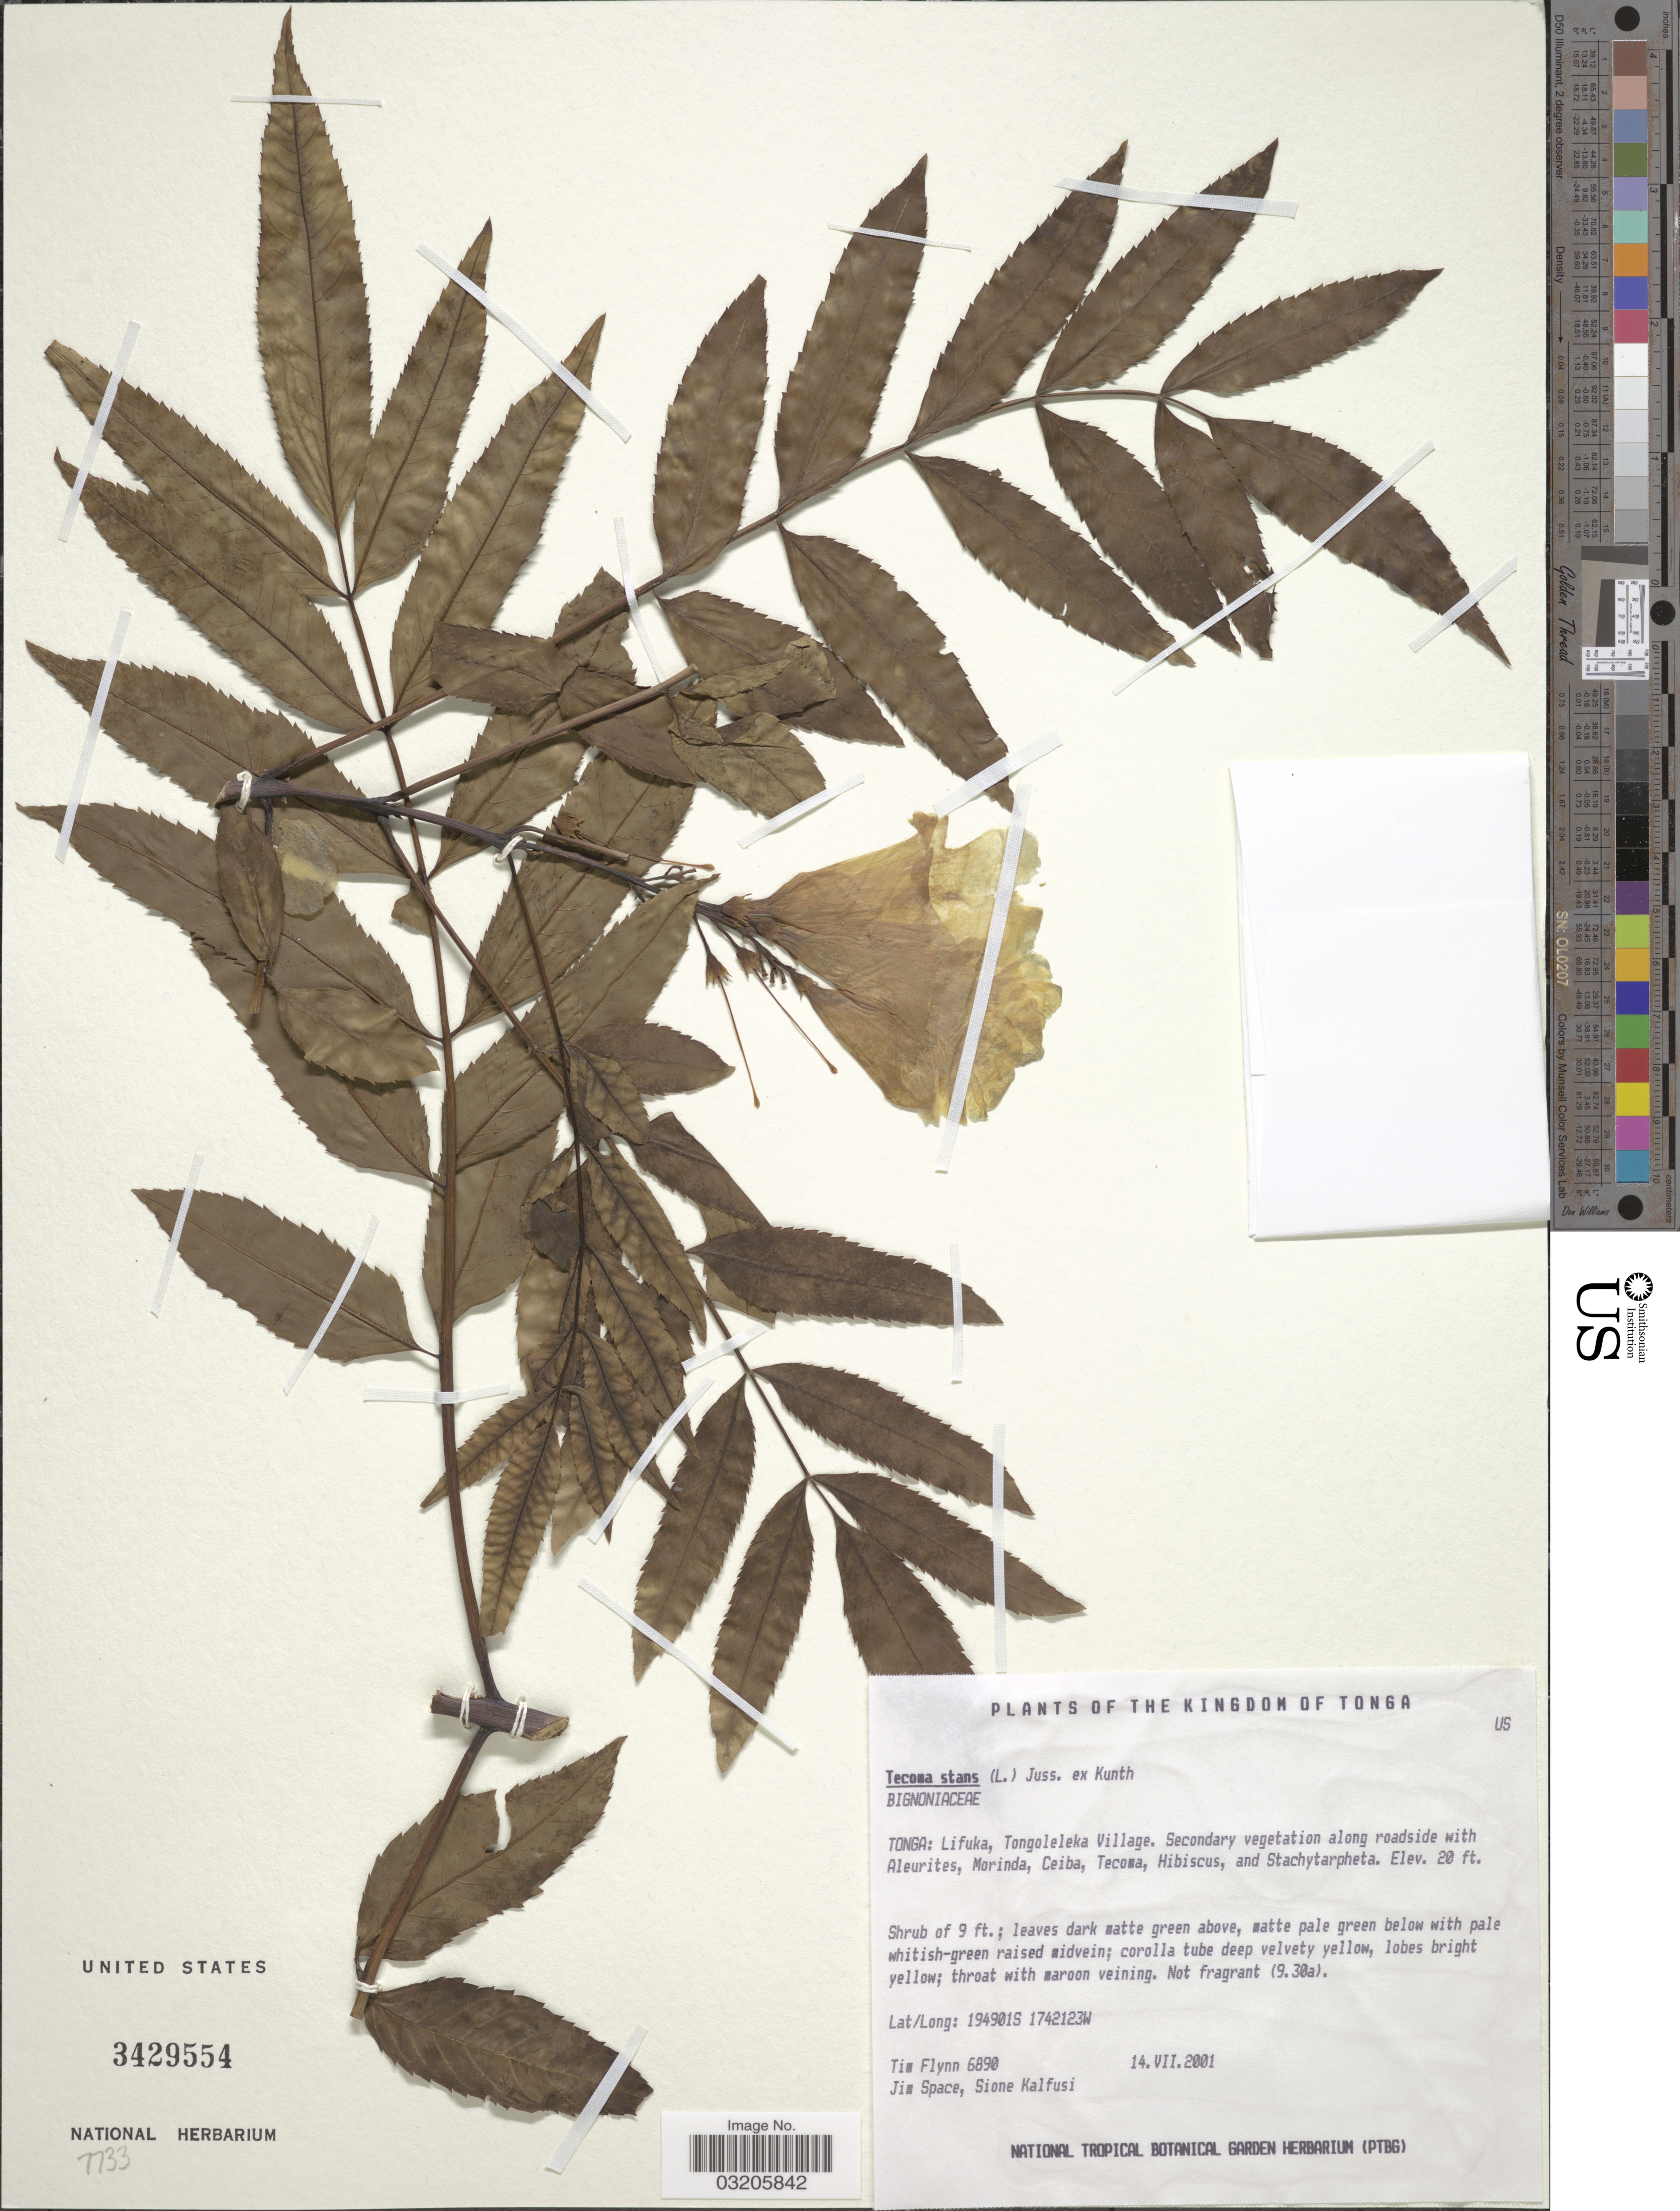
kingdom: Plantae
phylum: Tracheophyta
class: Magnoliopsida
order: Lamiales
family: Bignoniaceae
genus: Tecoma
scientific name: Tecoma stans var. stans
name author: (L.) Juss. ex Kunth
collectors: T. Flynn & J. Space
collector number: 6890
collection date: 2001-07-14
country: Tonga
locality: Kingdom of Tonga. Lifuka, Tongoleleka Village.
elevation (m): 6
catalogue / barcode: US 3429554